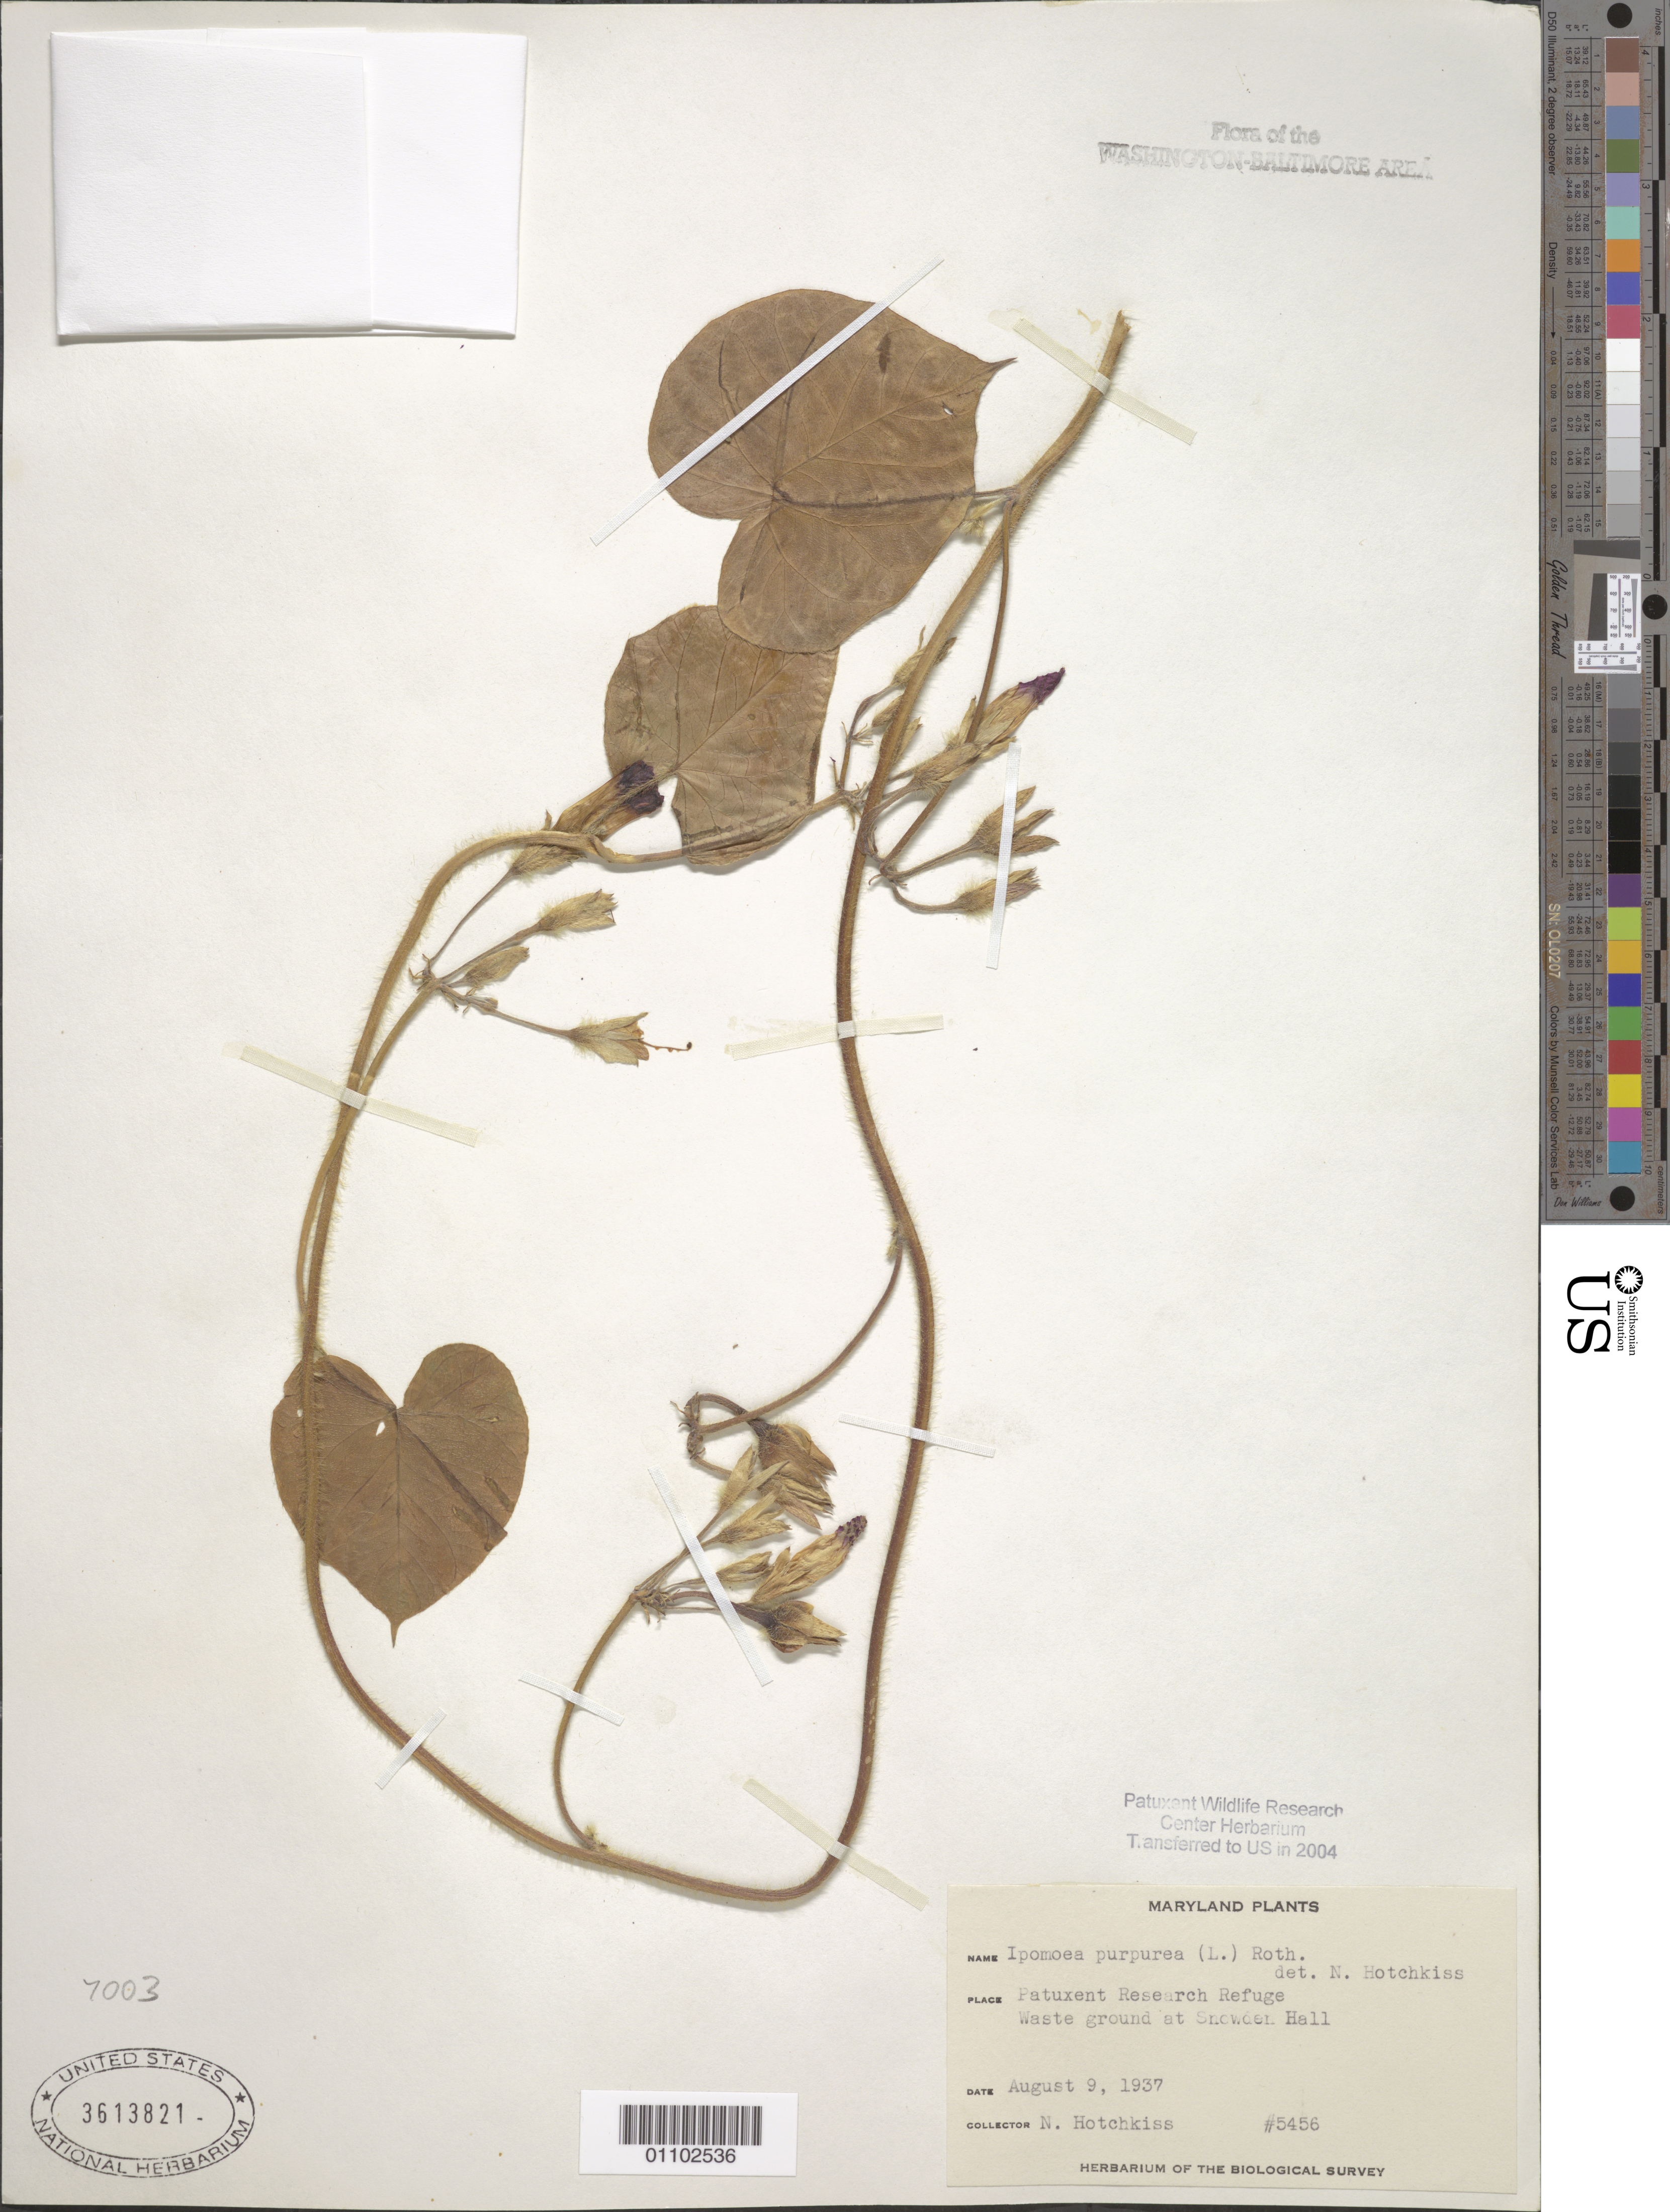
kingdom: Plantae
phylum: Tracheophyta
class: Magnoliopsida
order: Solanales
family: Convolvulaceae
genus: Ipomoea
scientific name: Ipomoea purpurea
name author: (L.) Roth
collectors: N. Hotchkiss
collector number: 5456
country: United States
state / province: Maryland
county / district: Prince George's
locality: Patuxent Research Refuge, Snowden Hall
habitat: Waste ground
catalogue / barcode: US 3613821